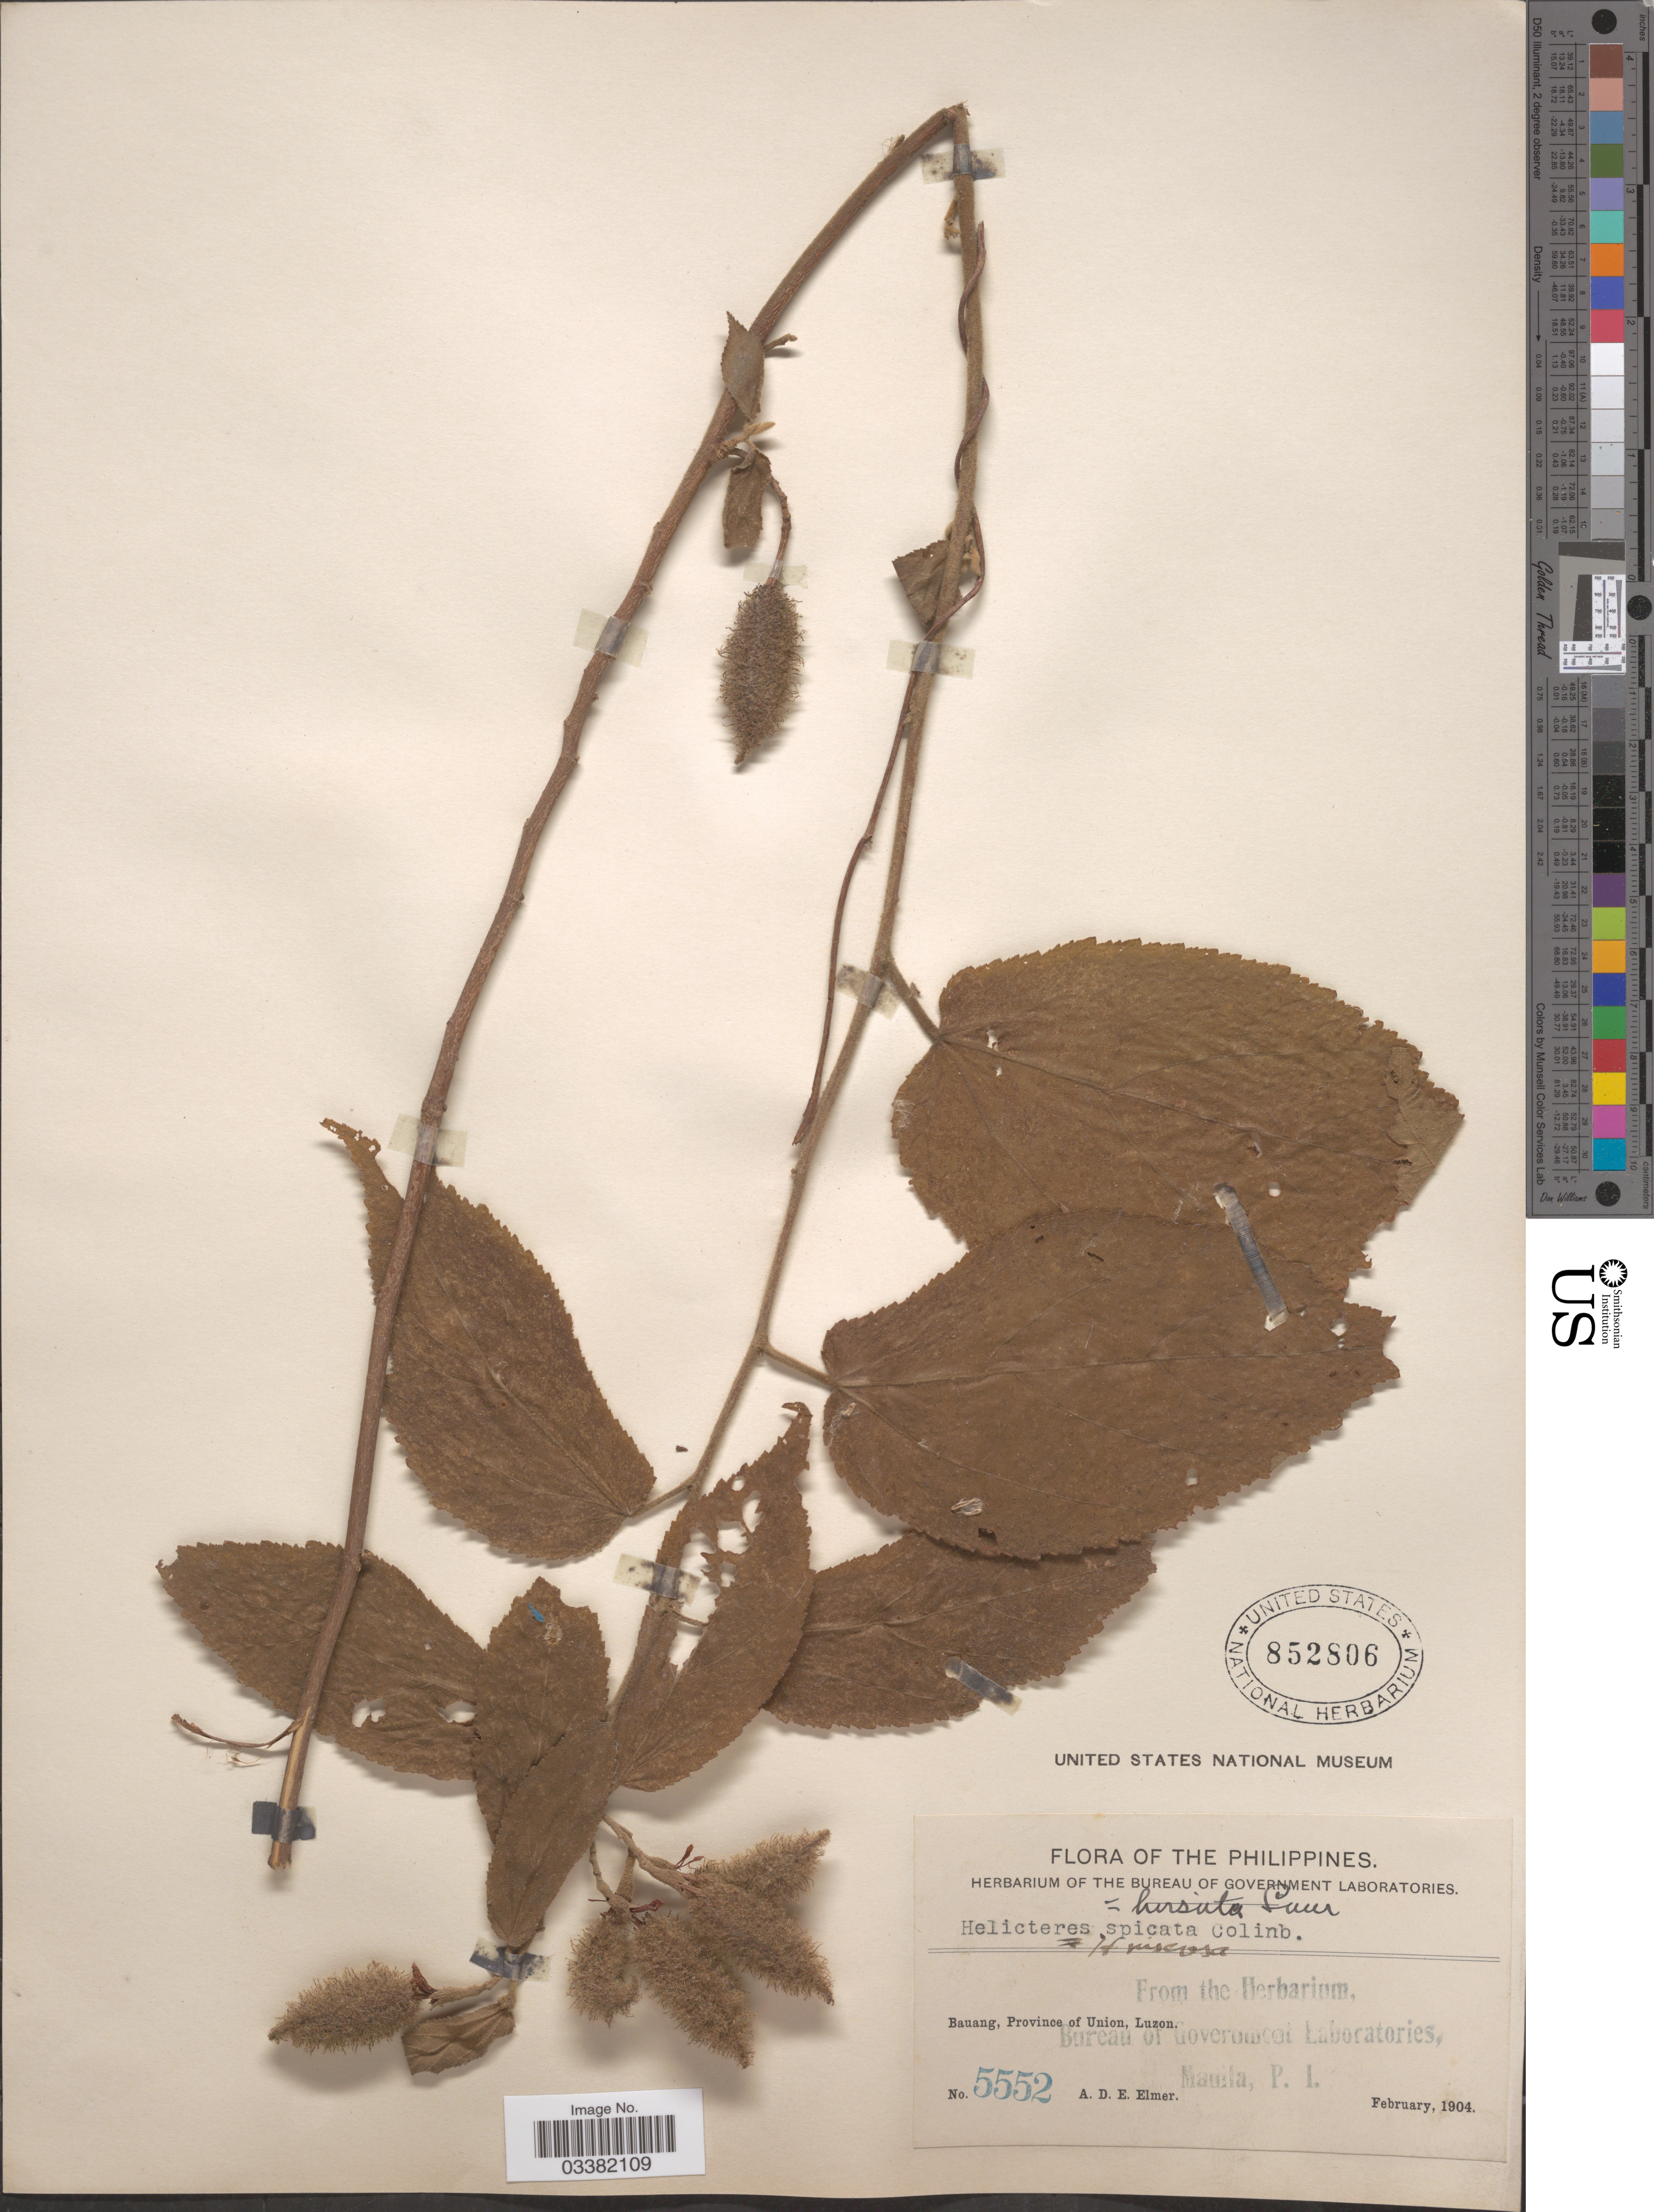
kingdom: Plantae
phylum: Tracheophyta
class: Magnoliopsida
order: Malvales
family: Malvaceae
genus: Helicteres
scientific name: Helicteres hirsuta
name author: Lour.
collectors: A. D. E. Elmer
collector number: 5552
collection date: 1904-02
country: Philippines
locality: Bauang, Province of Union, Luzon.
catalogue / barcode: US 852806